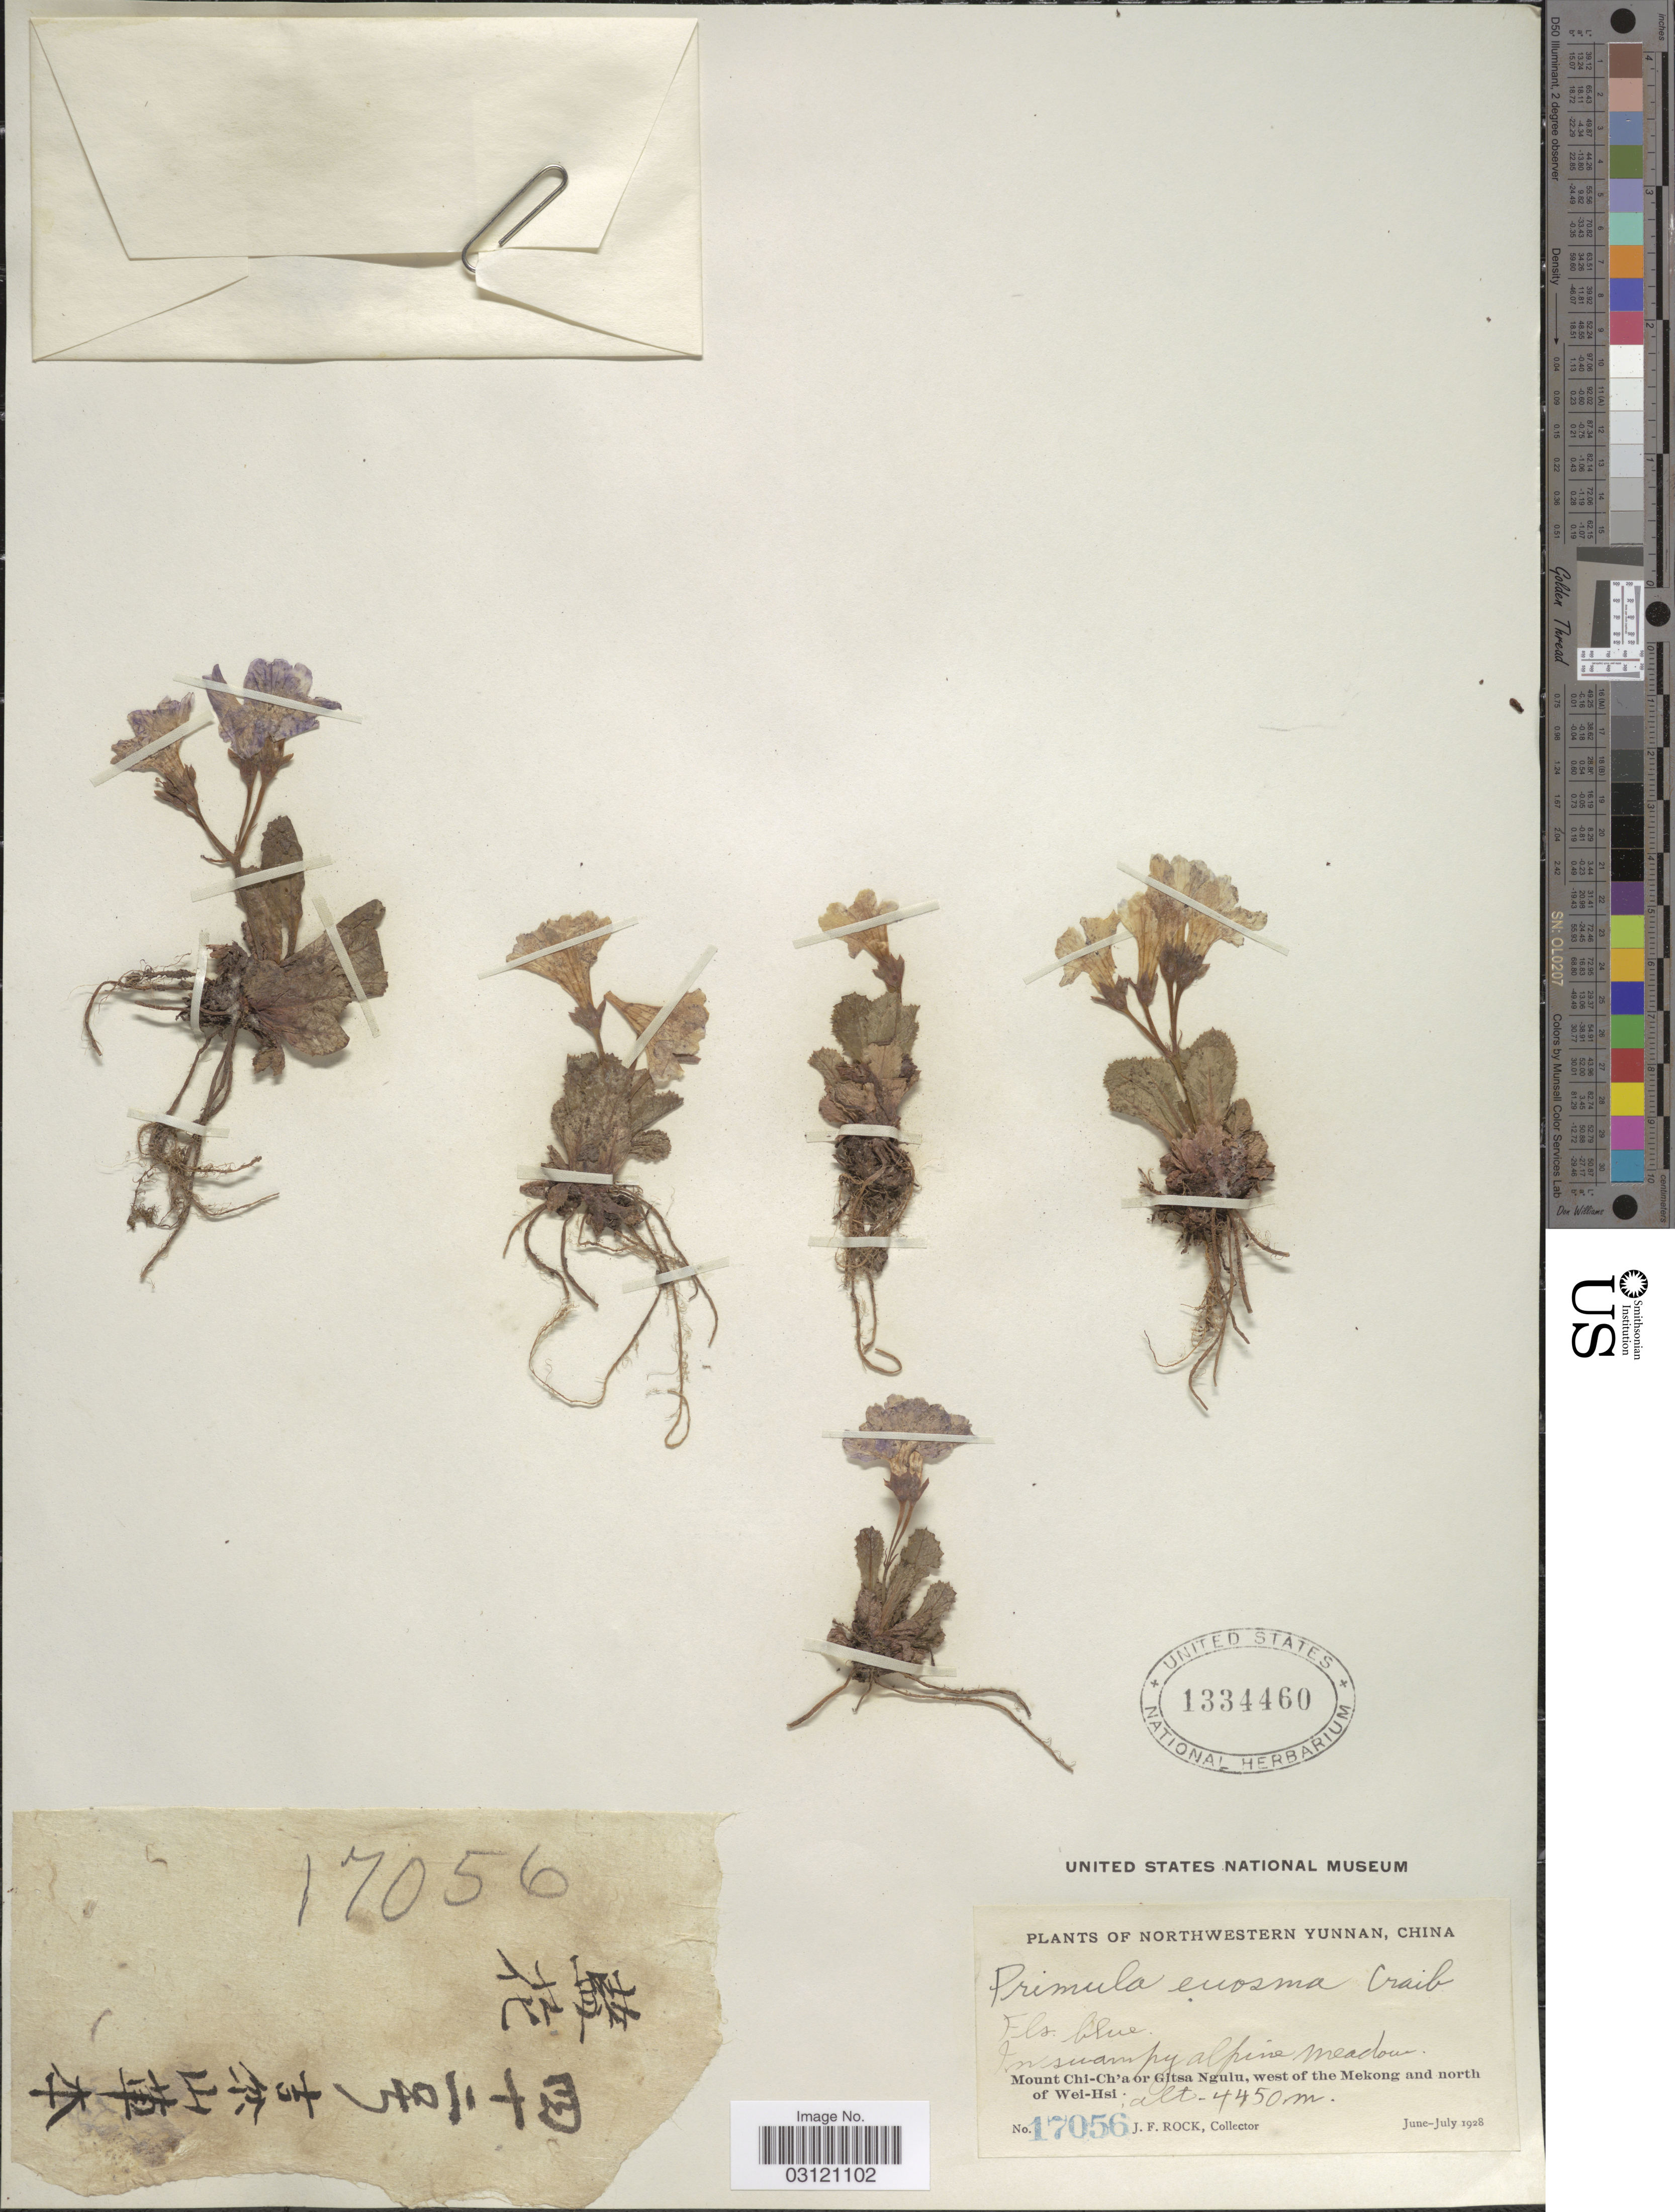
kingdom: Plantae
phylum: Tracheophyta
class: Magnoliopsida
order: Ericales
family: Primulaceae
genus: Primula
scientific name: Primula euosma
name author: Craib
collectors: J. Rock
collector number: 17056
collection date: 1928-06/1928-07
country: China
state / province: Yunnan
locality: Northwestern Yunnan. Mount Chi-Ch'a or Gitsa Ngulu, west of the Mekong and north of Wei-Hsi.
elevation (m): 4450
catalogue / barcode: US 1334460